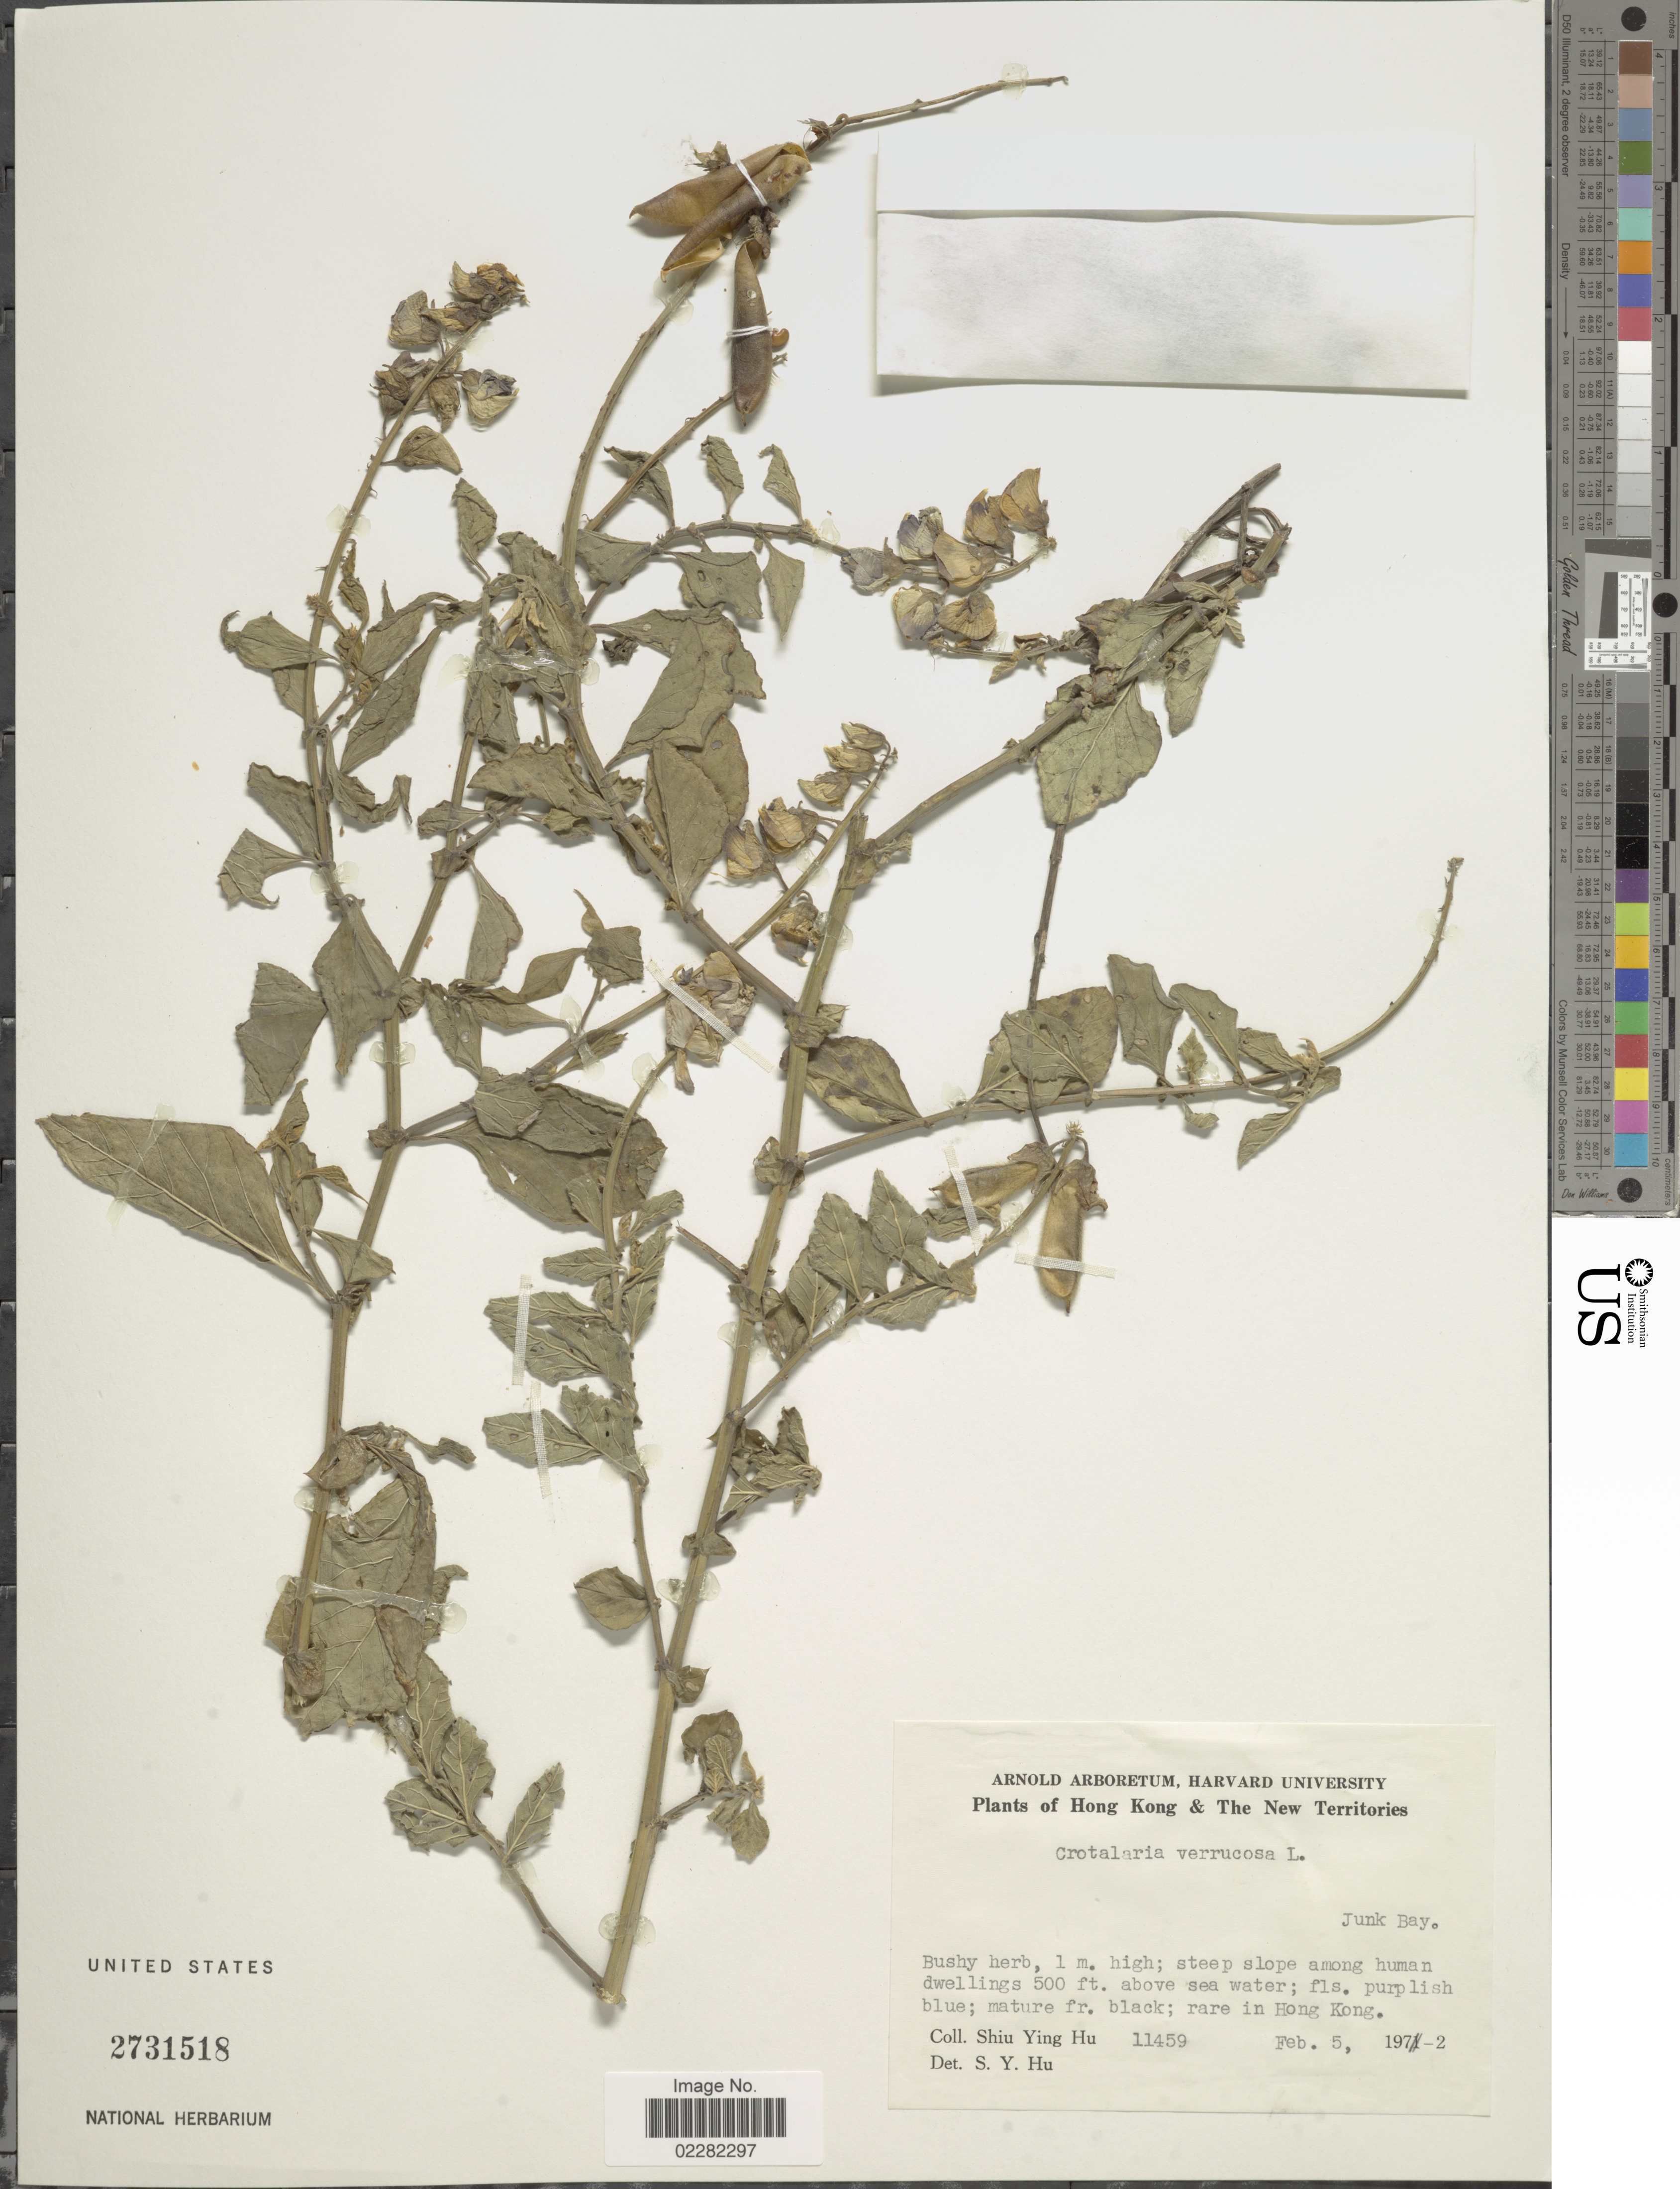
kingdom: Plantae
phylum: Tracheophyta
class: Magnoliopsida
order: Fabales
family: Fabaceae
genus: Crotalaria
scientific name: Crotalaria verrucosa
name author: L.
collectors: S. Y. Hu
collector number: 11459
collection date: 1972-02-05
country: China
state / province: Hong Kong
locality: The New Territories, rare in Hong Kong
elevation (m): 152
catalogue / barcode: US 2731518